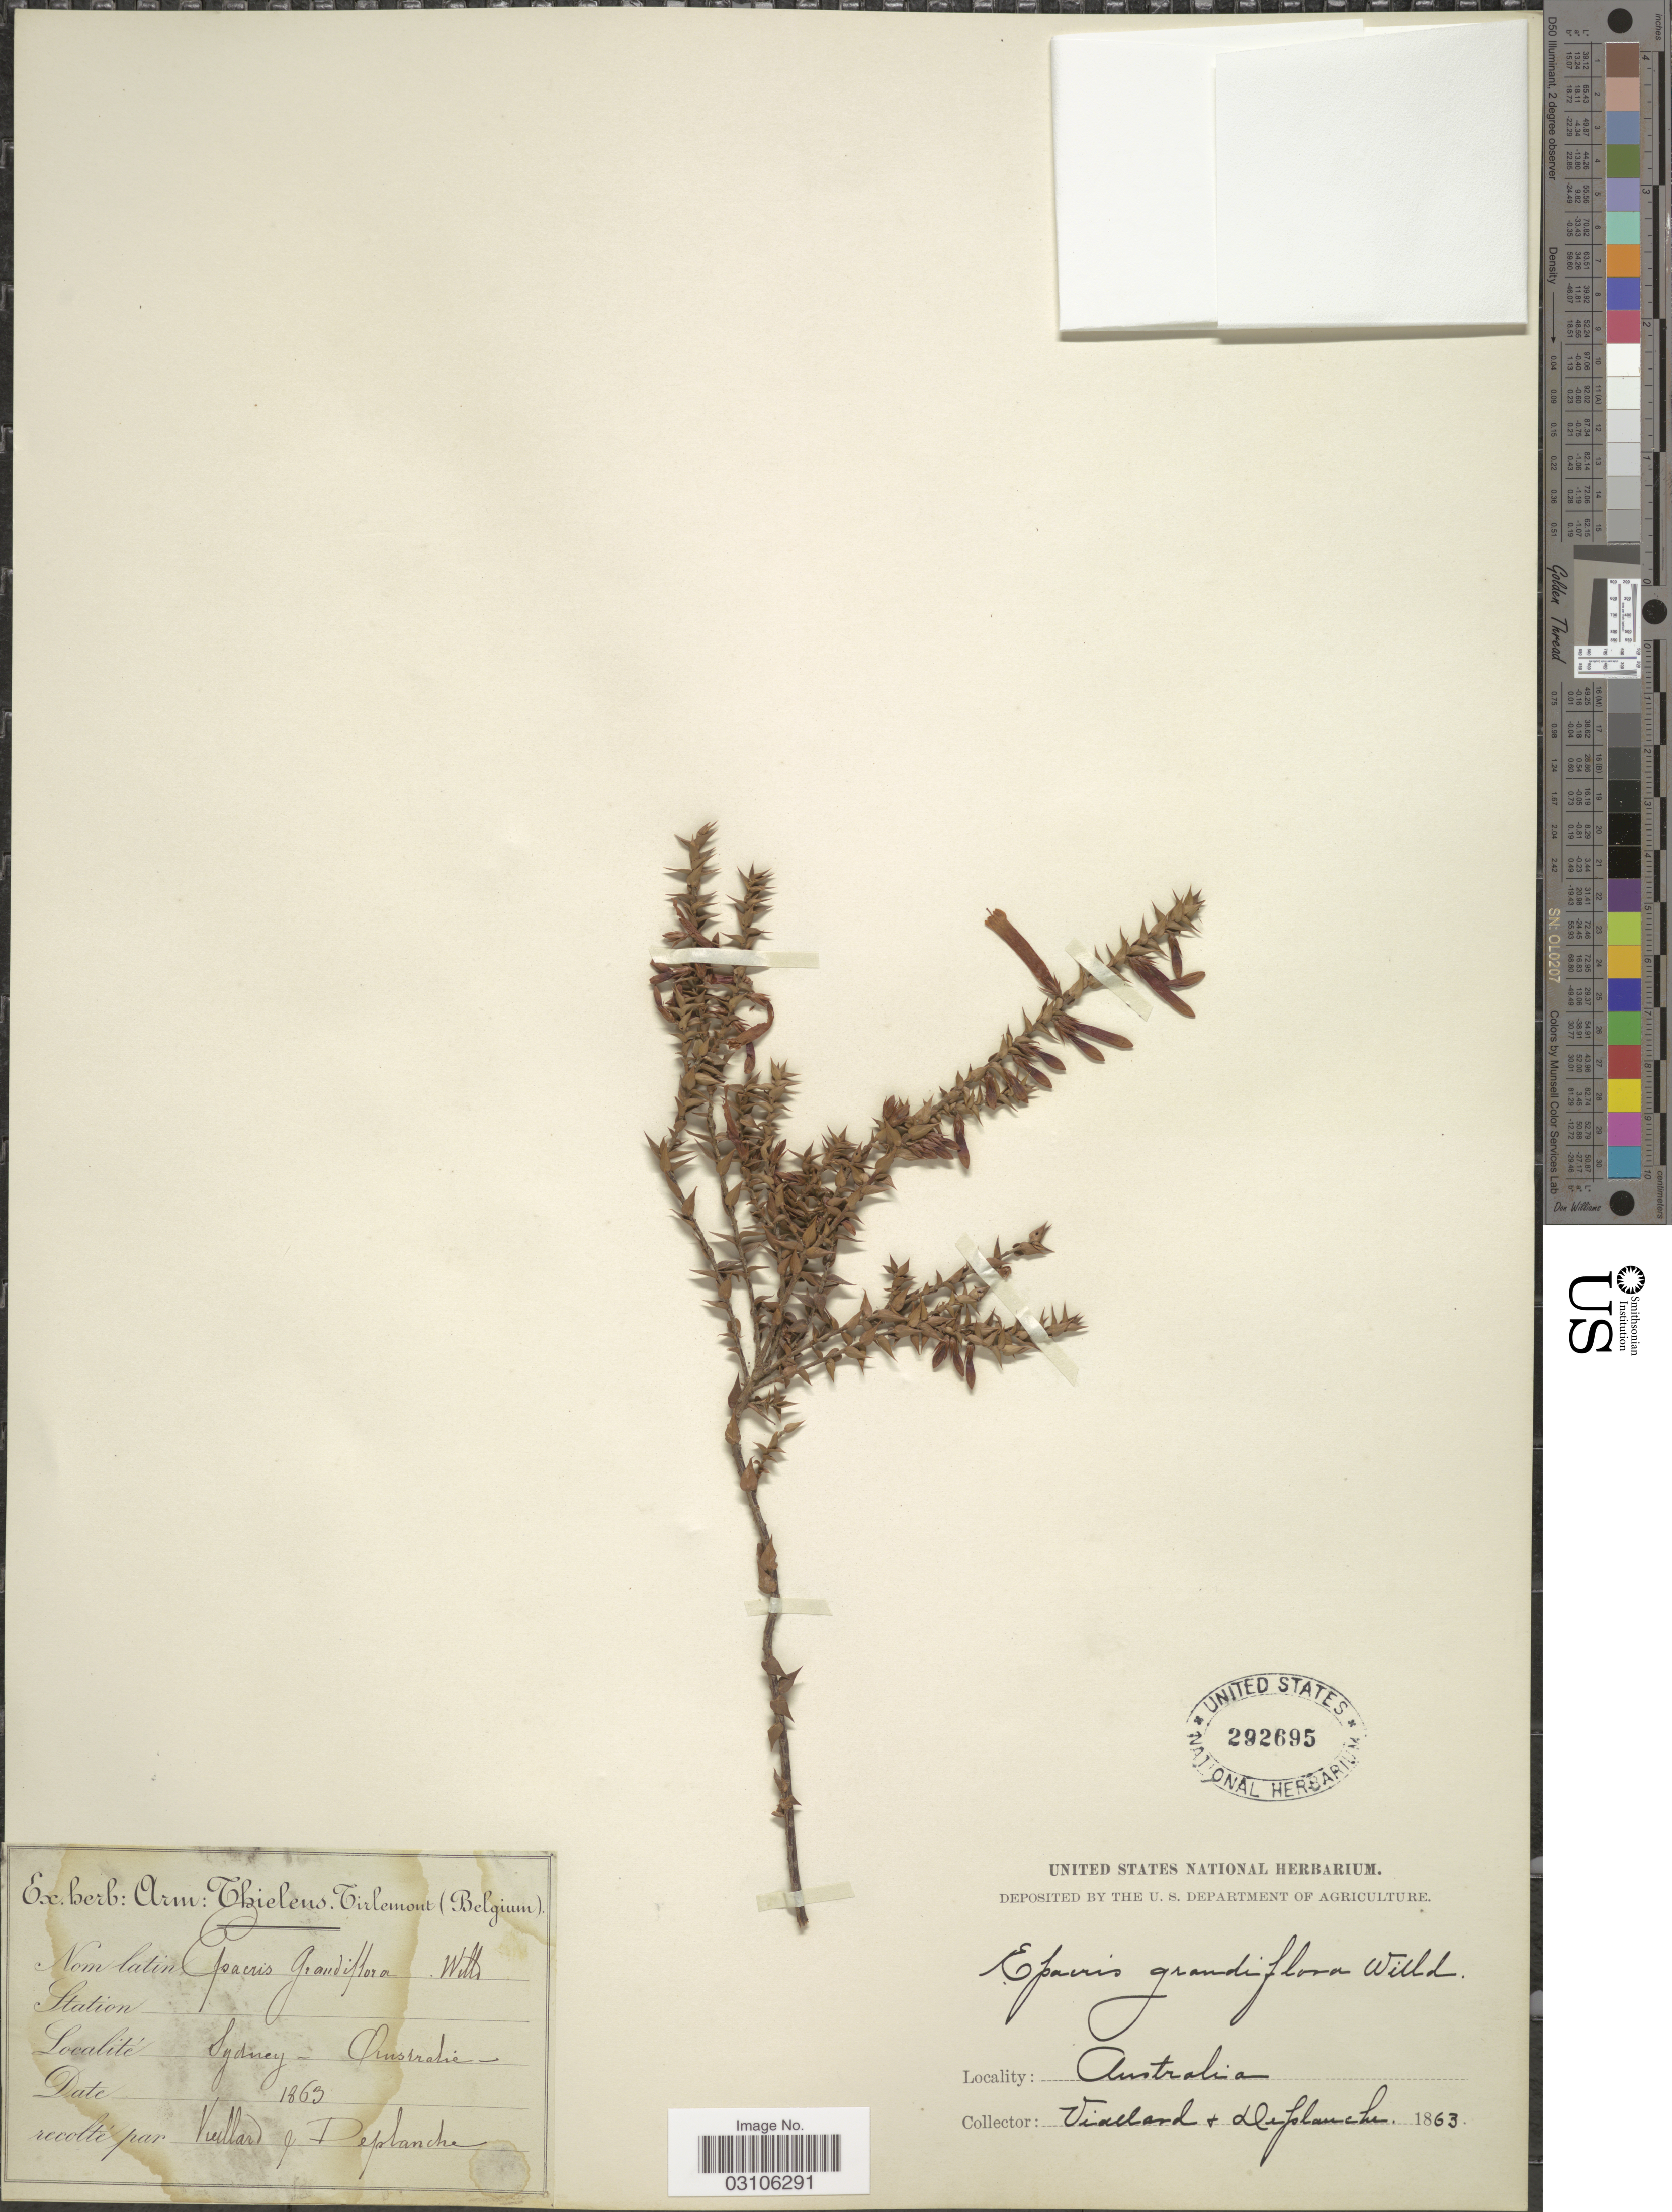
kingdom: Plantae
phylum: Tracheophyta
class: Magnoliopsida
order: Ericales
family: Ericaceae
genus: Epacris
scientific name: Epacris grandiflora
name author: Willd.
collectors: Vieillard & Deplanche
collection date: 1863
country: Australia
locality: Sydney.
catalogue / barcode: US 292695